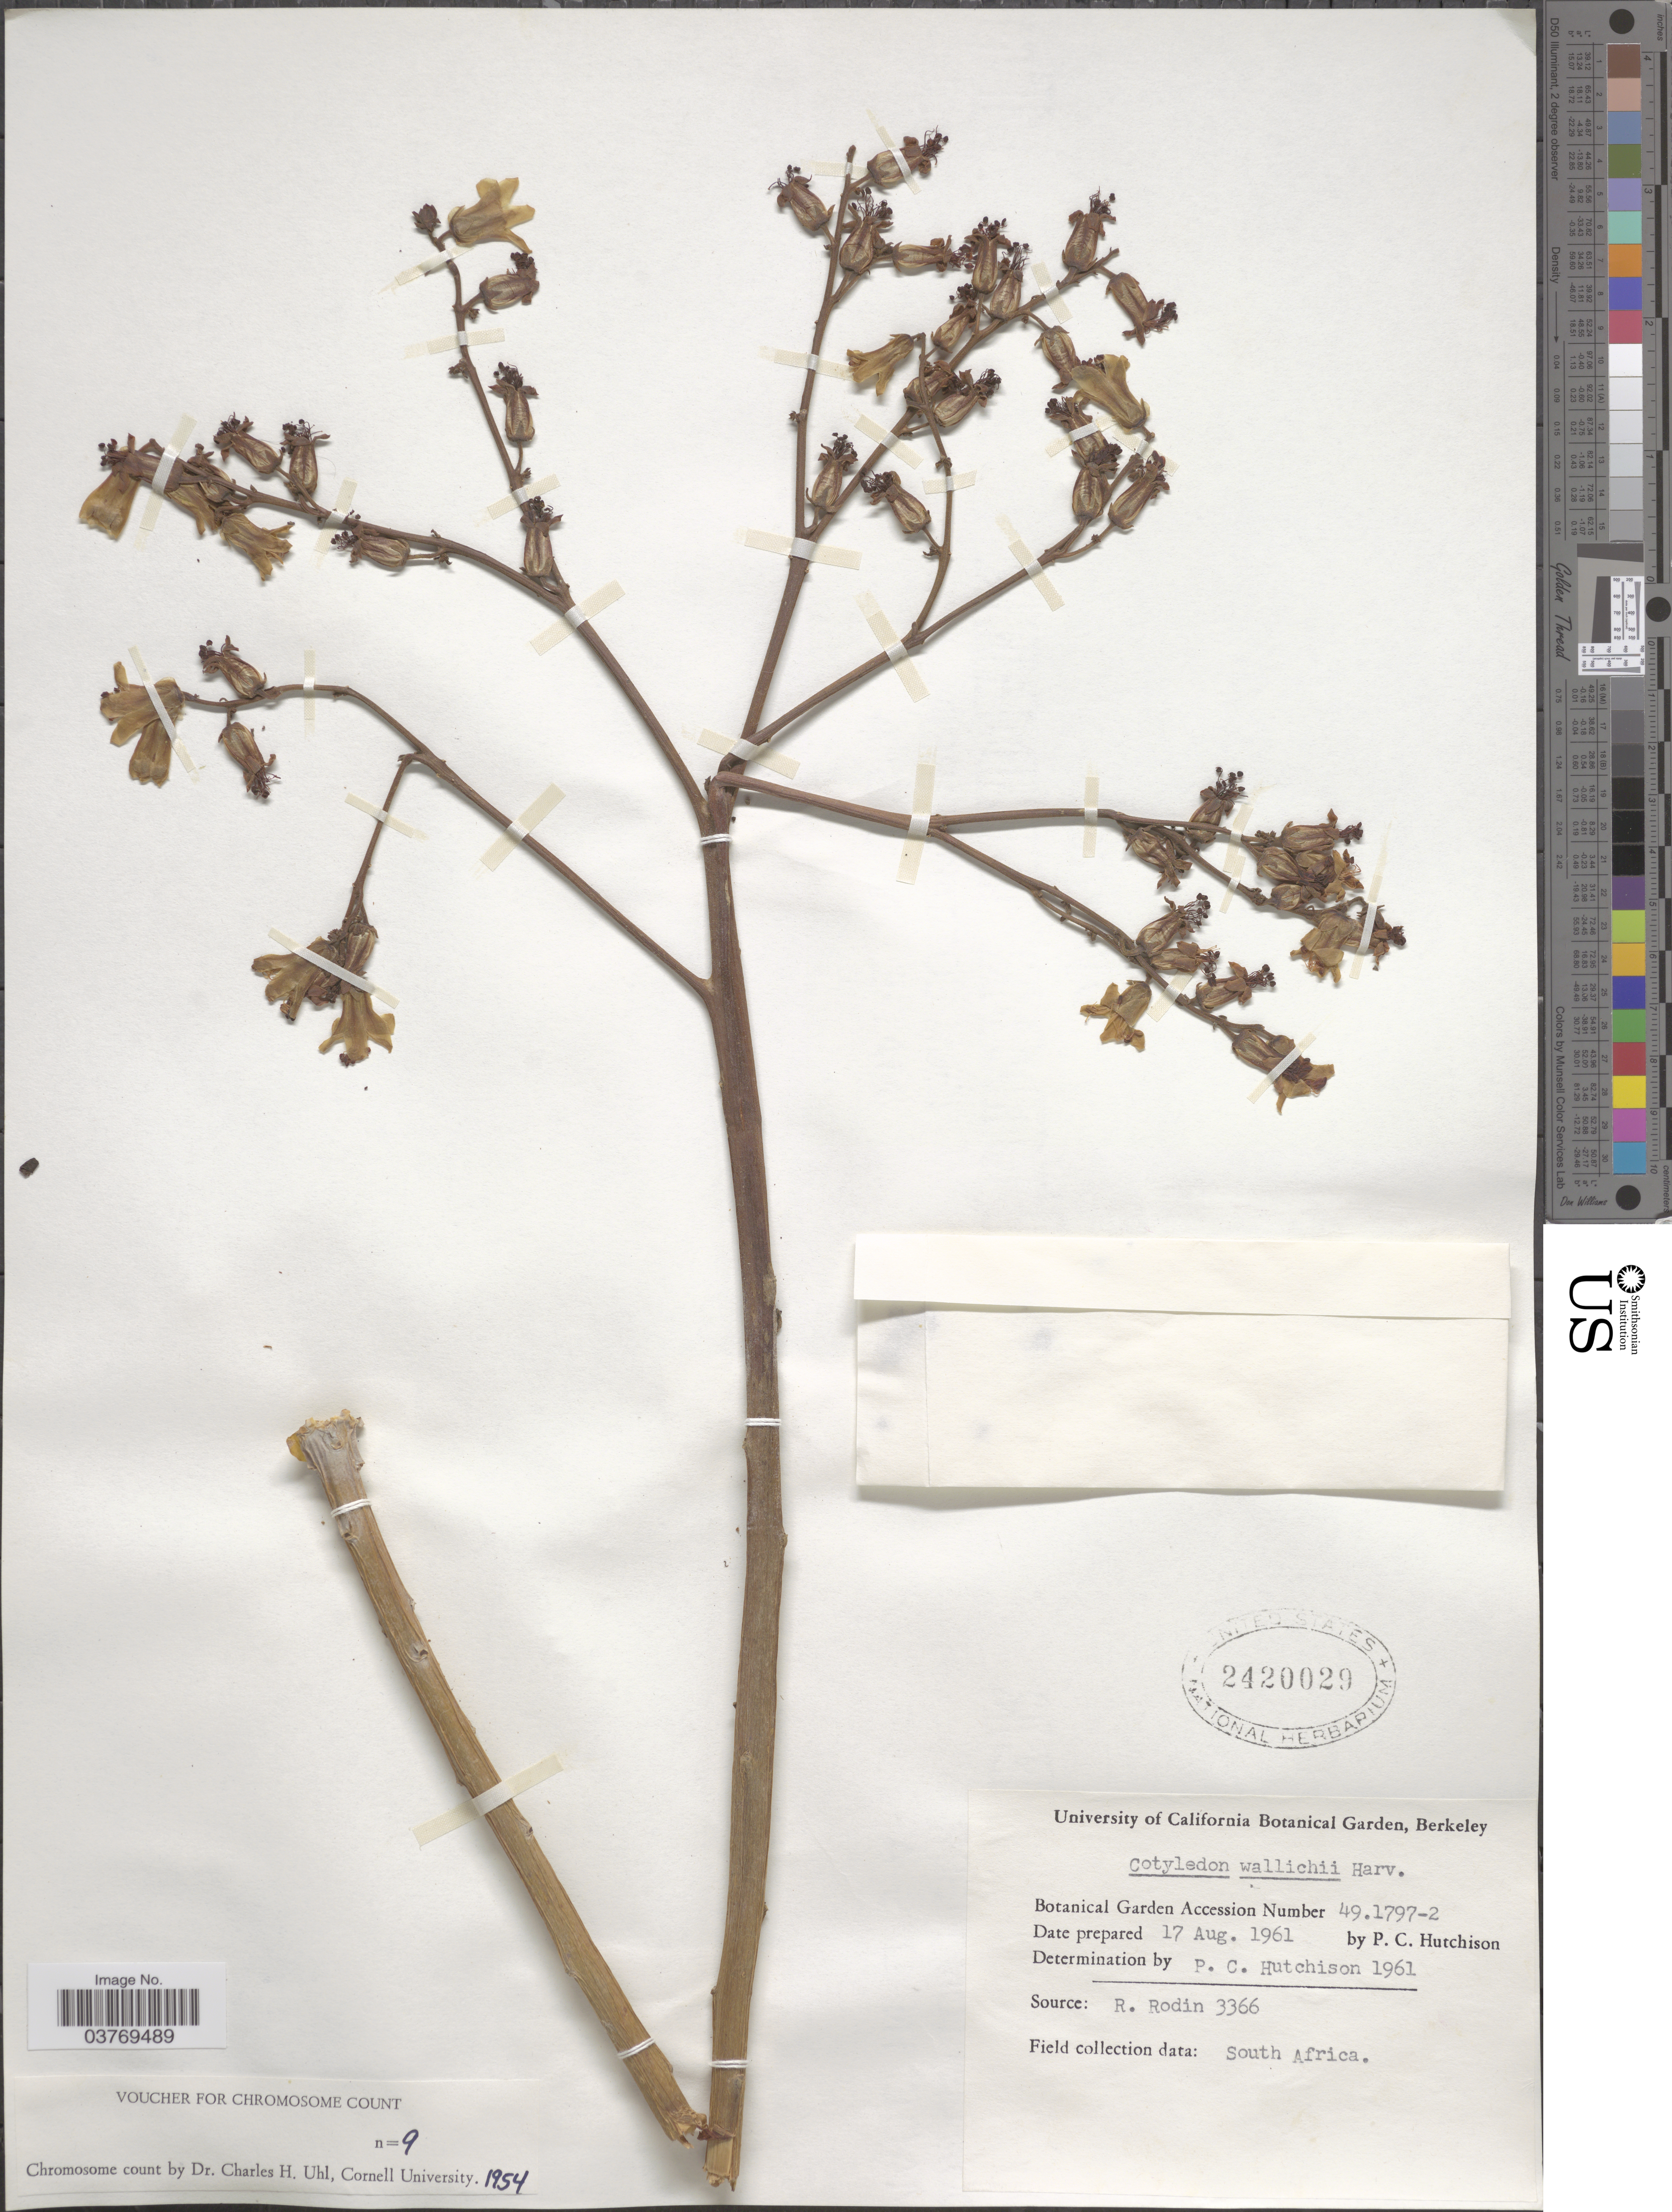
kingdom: Plantae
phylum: Tracheophyta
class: Magnoliopsida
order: Saxifragales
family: Crassulaceae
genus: Tylecodon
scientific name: Tylecodon wallichii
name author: (Harv.) Toelken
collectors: P. C. Hutchison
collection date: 1961-08-17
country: United States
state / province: California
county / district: Alameda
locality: University of California Botanical Garden, Berkeley.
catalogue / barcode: US 2420029